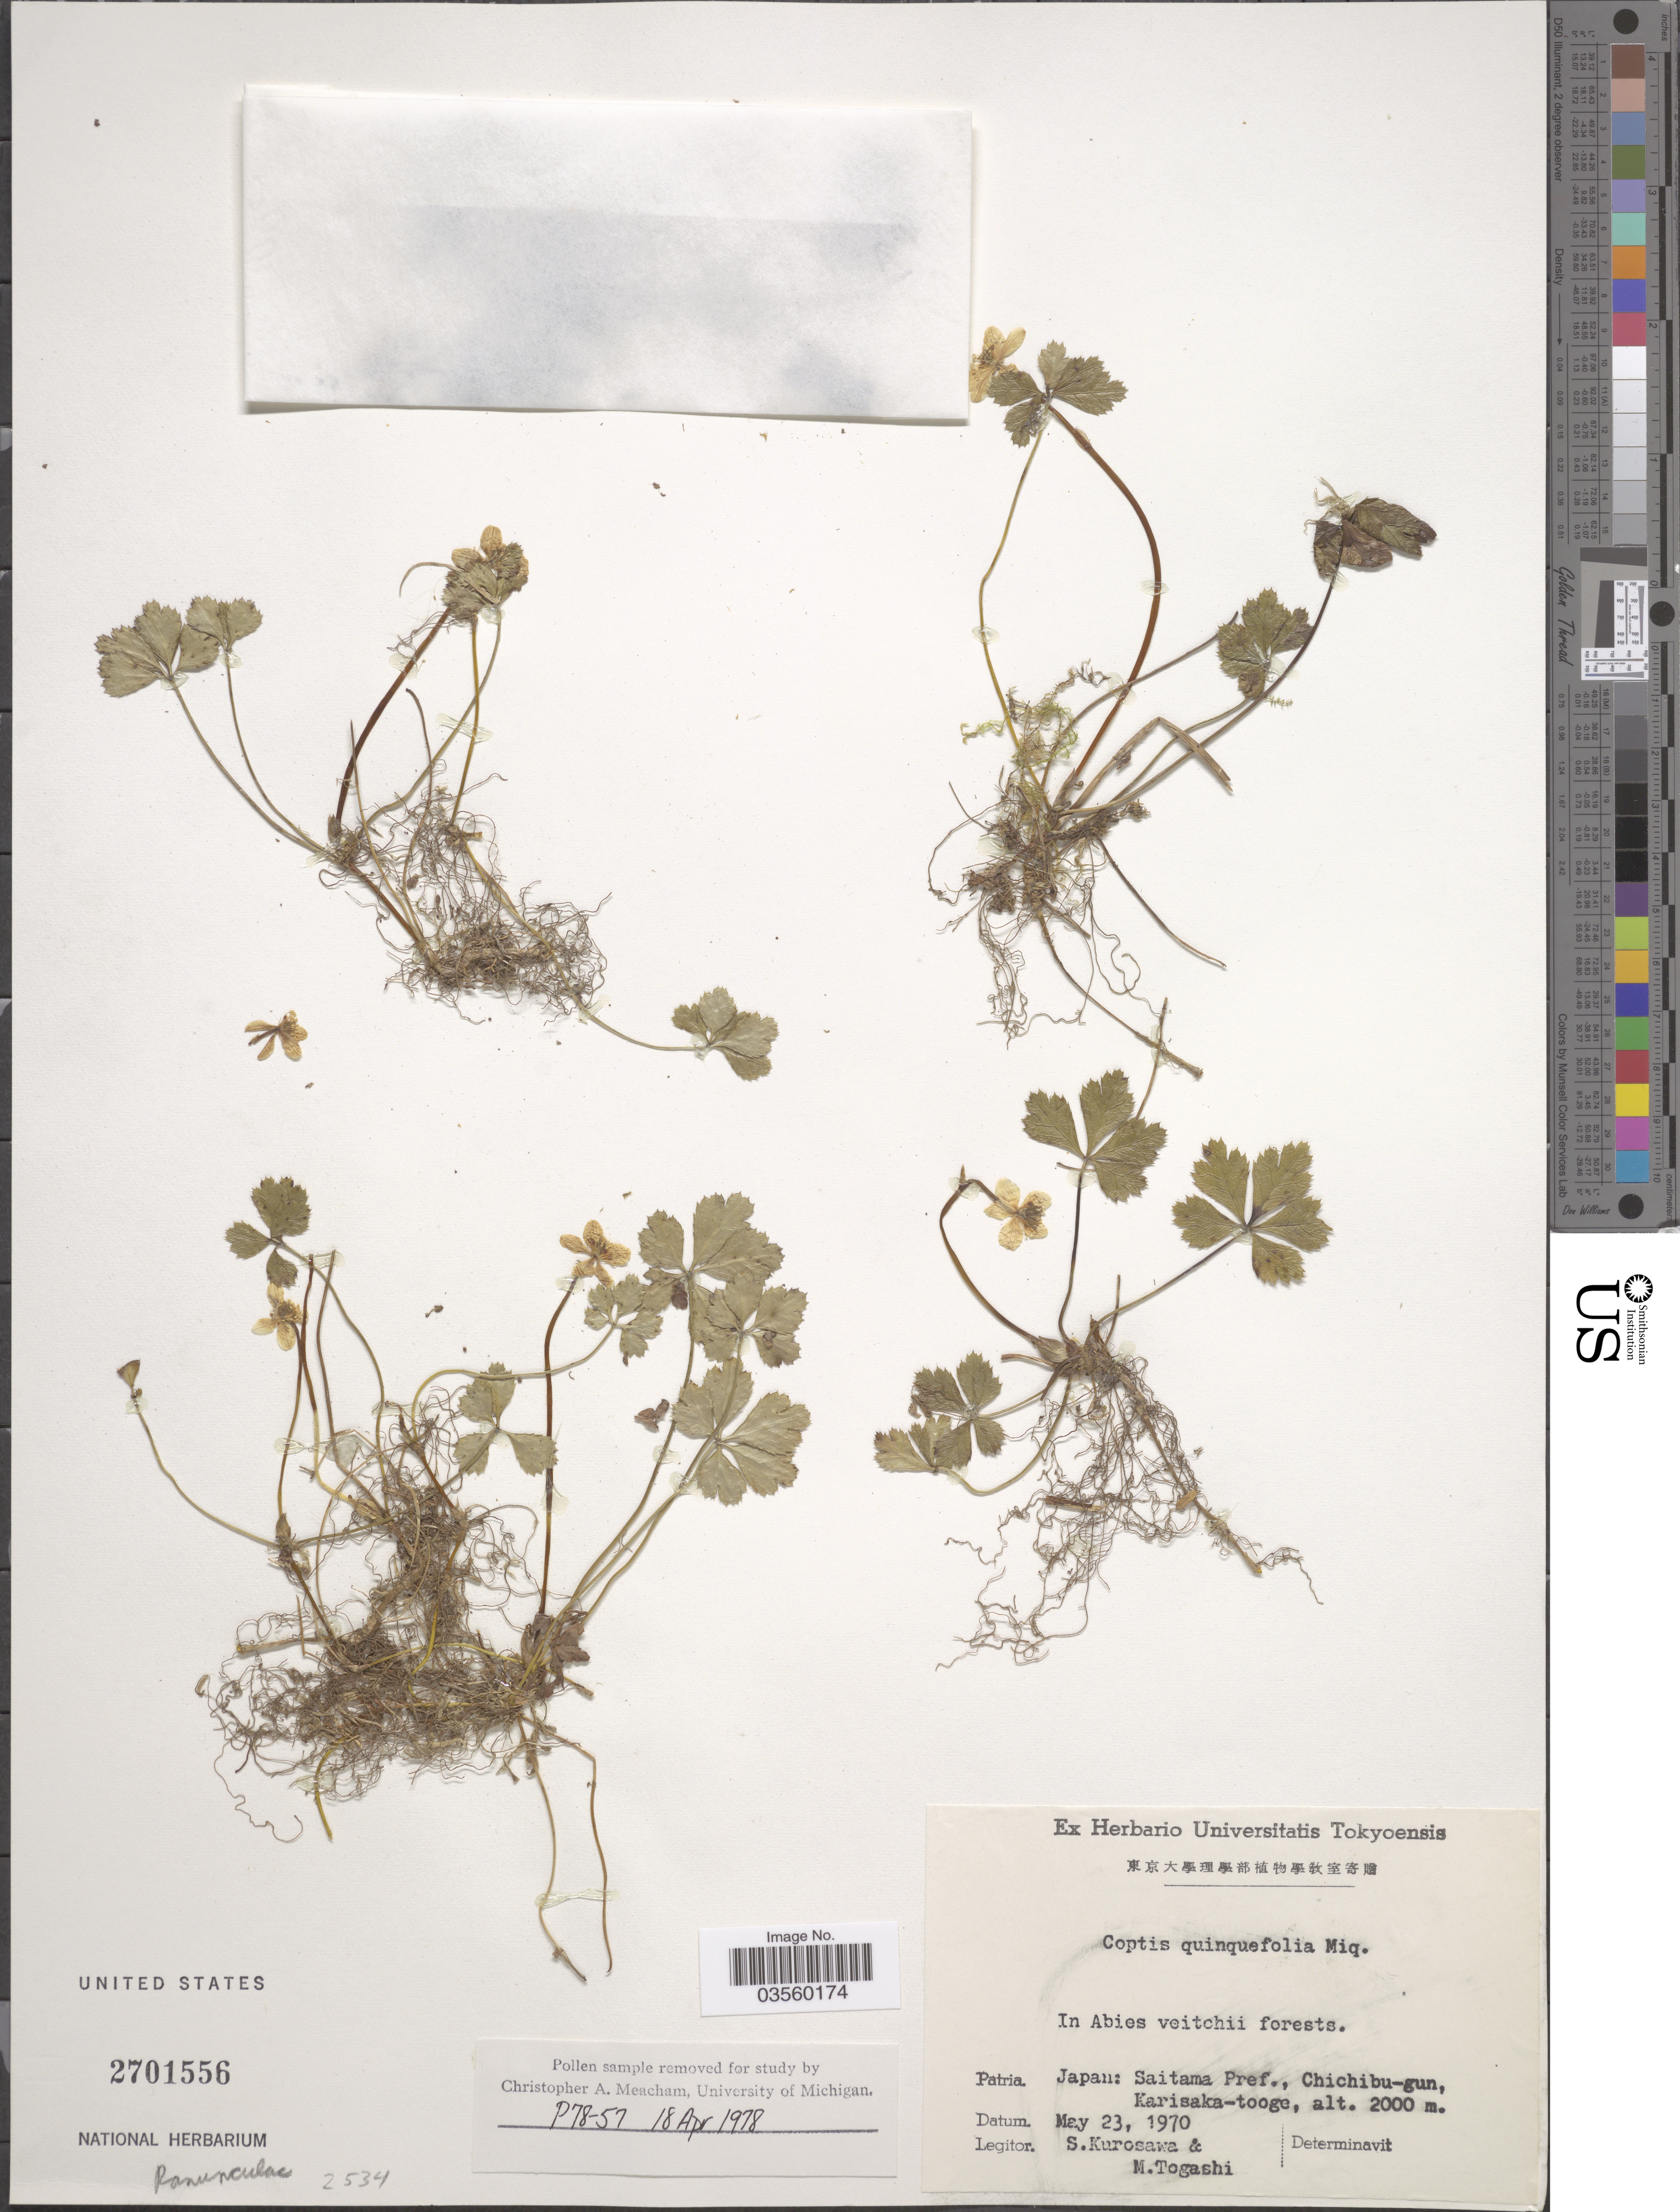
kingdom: Plantae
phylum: Tracheophyta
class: Magnoliopsida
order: Ranunculales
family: Ranunculaceae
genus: Coptis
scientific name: Coptis quinquefolia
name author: Miq.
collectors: S. Kurosawa & M. Togashi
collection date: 1970-05-23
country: Japan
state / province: Saitama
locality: Saitama Pref., Chichibu-gun, Karisaka-tooge.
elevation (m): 2000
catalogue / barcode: US 2701556